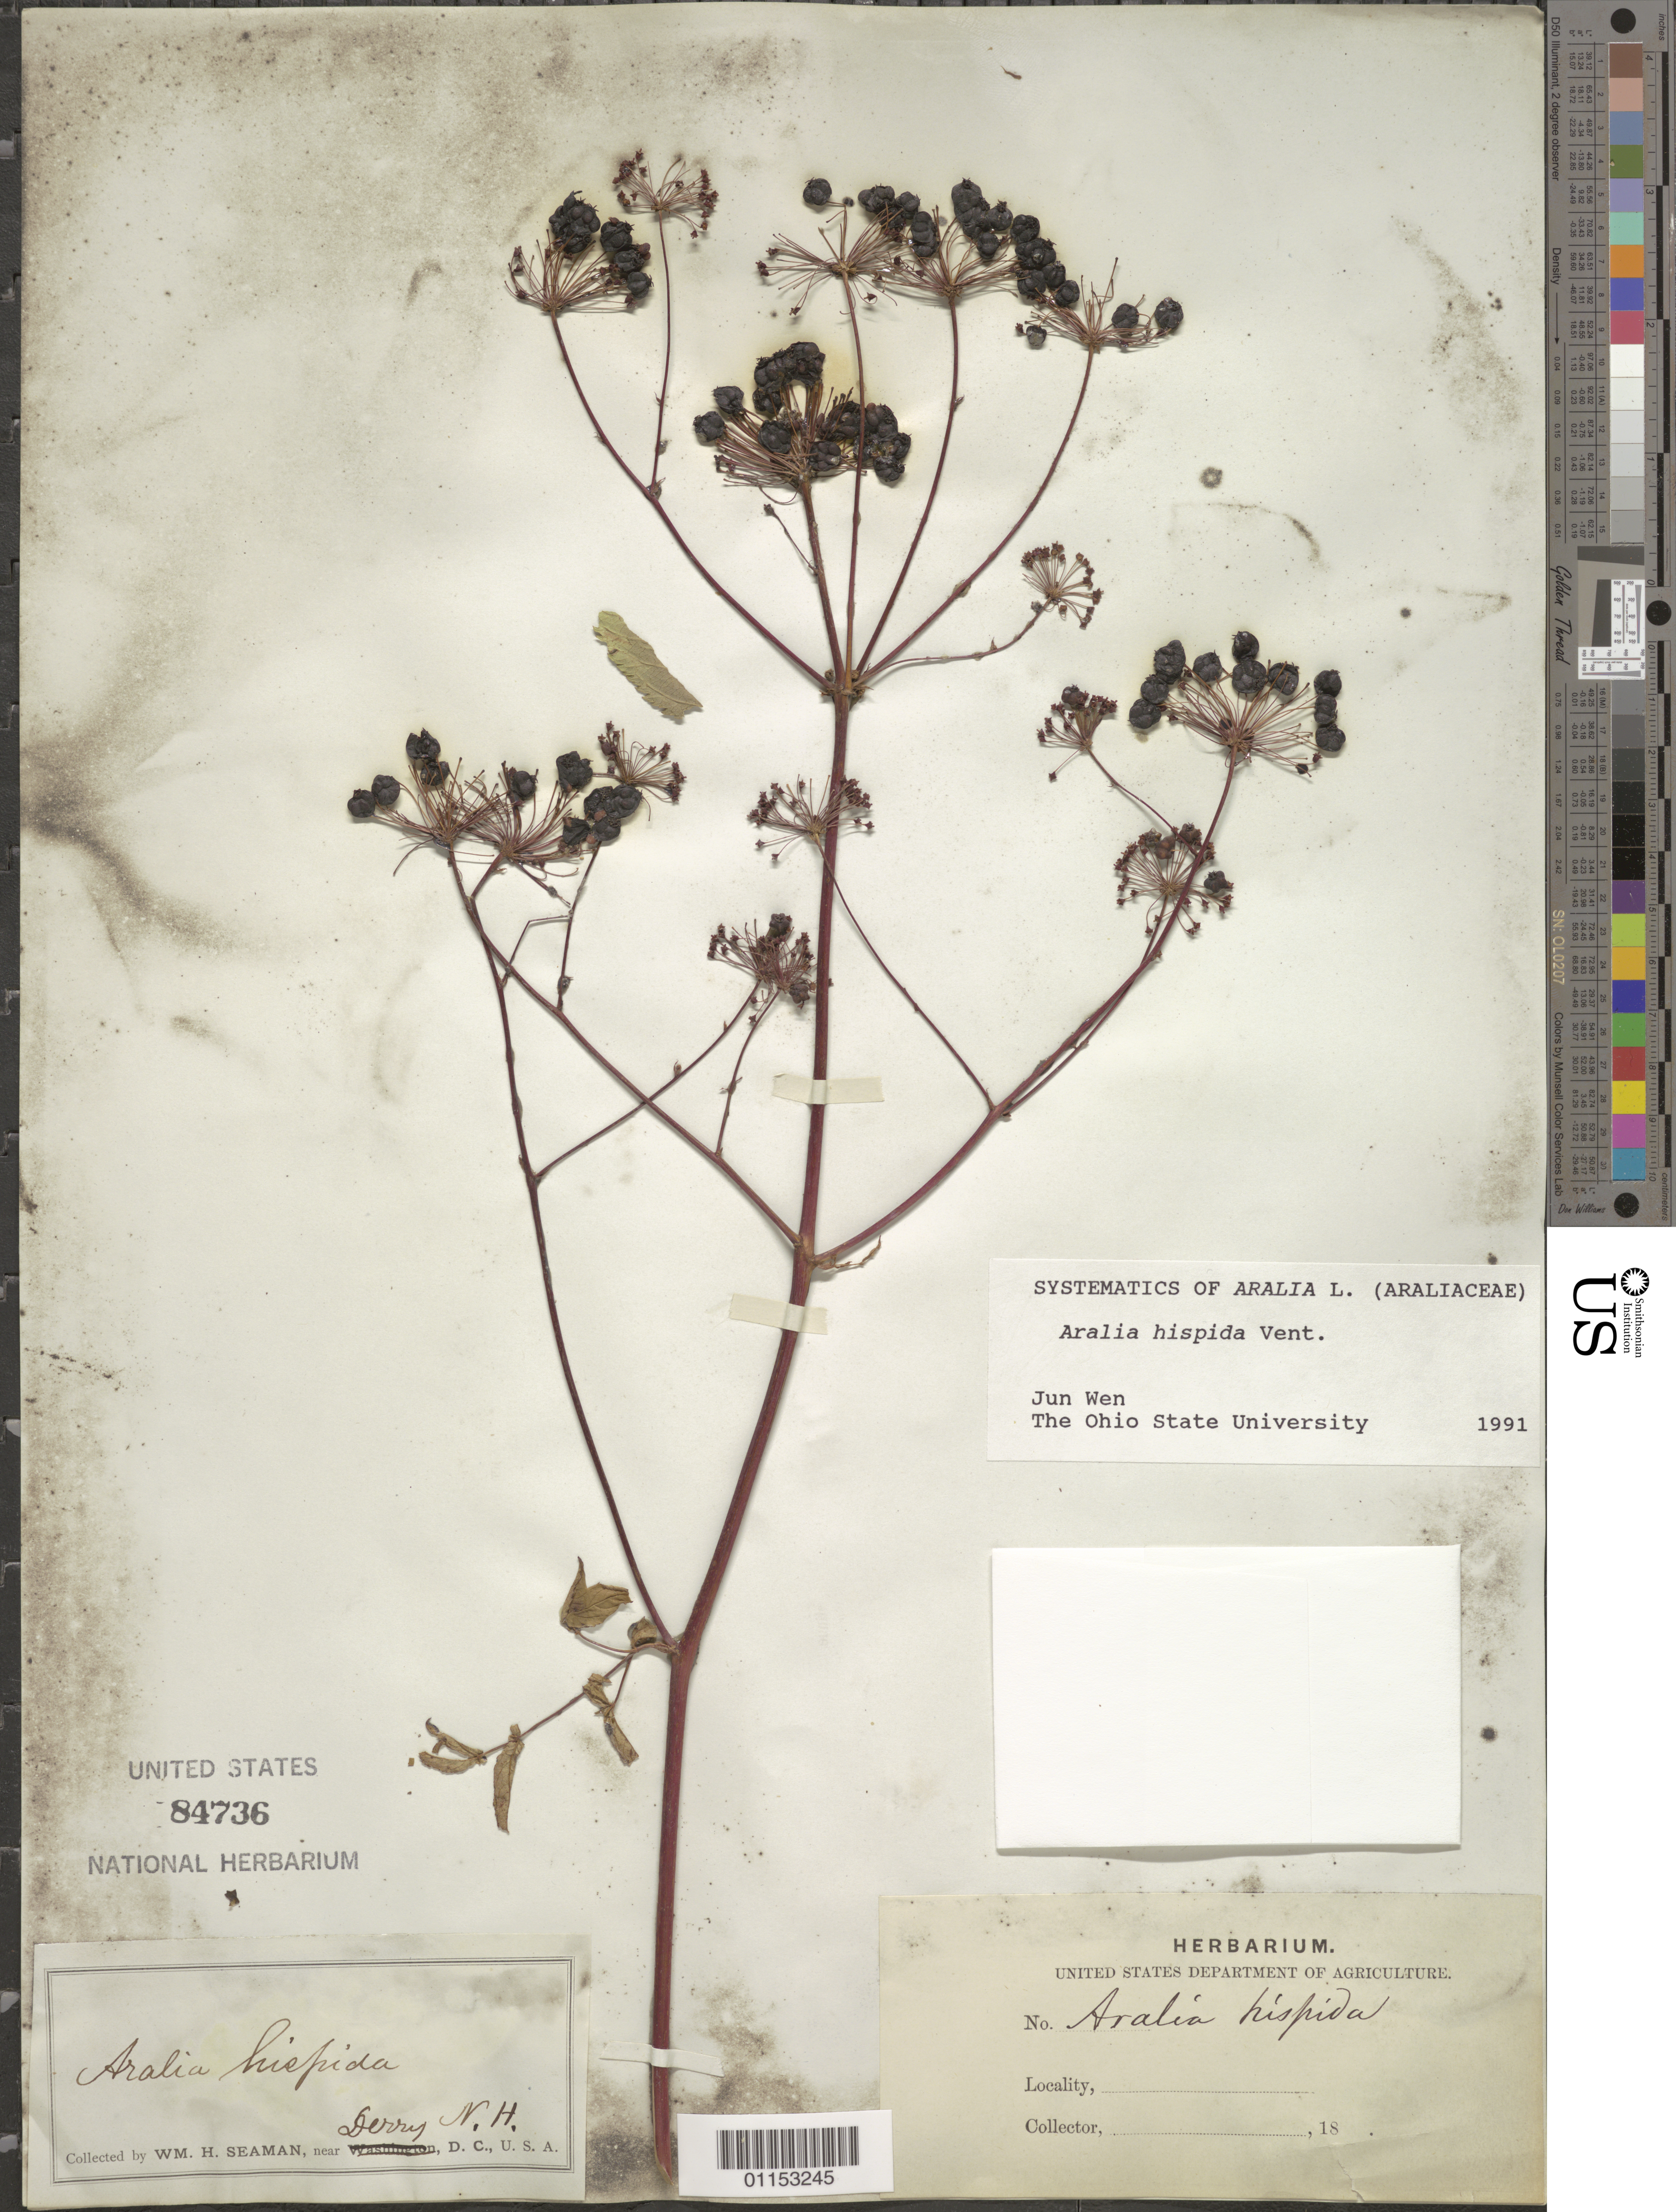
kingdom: Plantae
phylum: Tracheophyta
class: Magnoliopsida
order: Apiales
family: Araliaceae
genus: Aralia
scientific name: Aralia hispida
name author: Vent.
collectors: W. Seaman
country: United States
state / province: New Hampshire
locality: Near Derry.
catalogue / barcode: US 84736